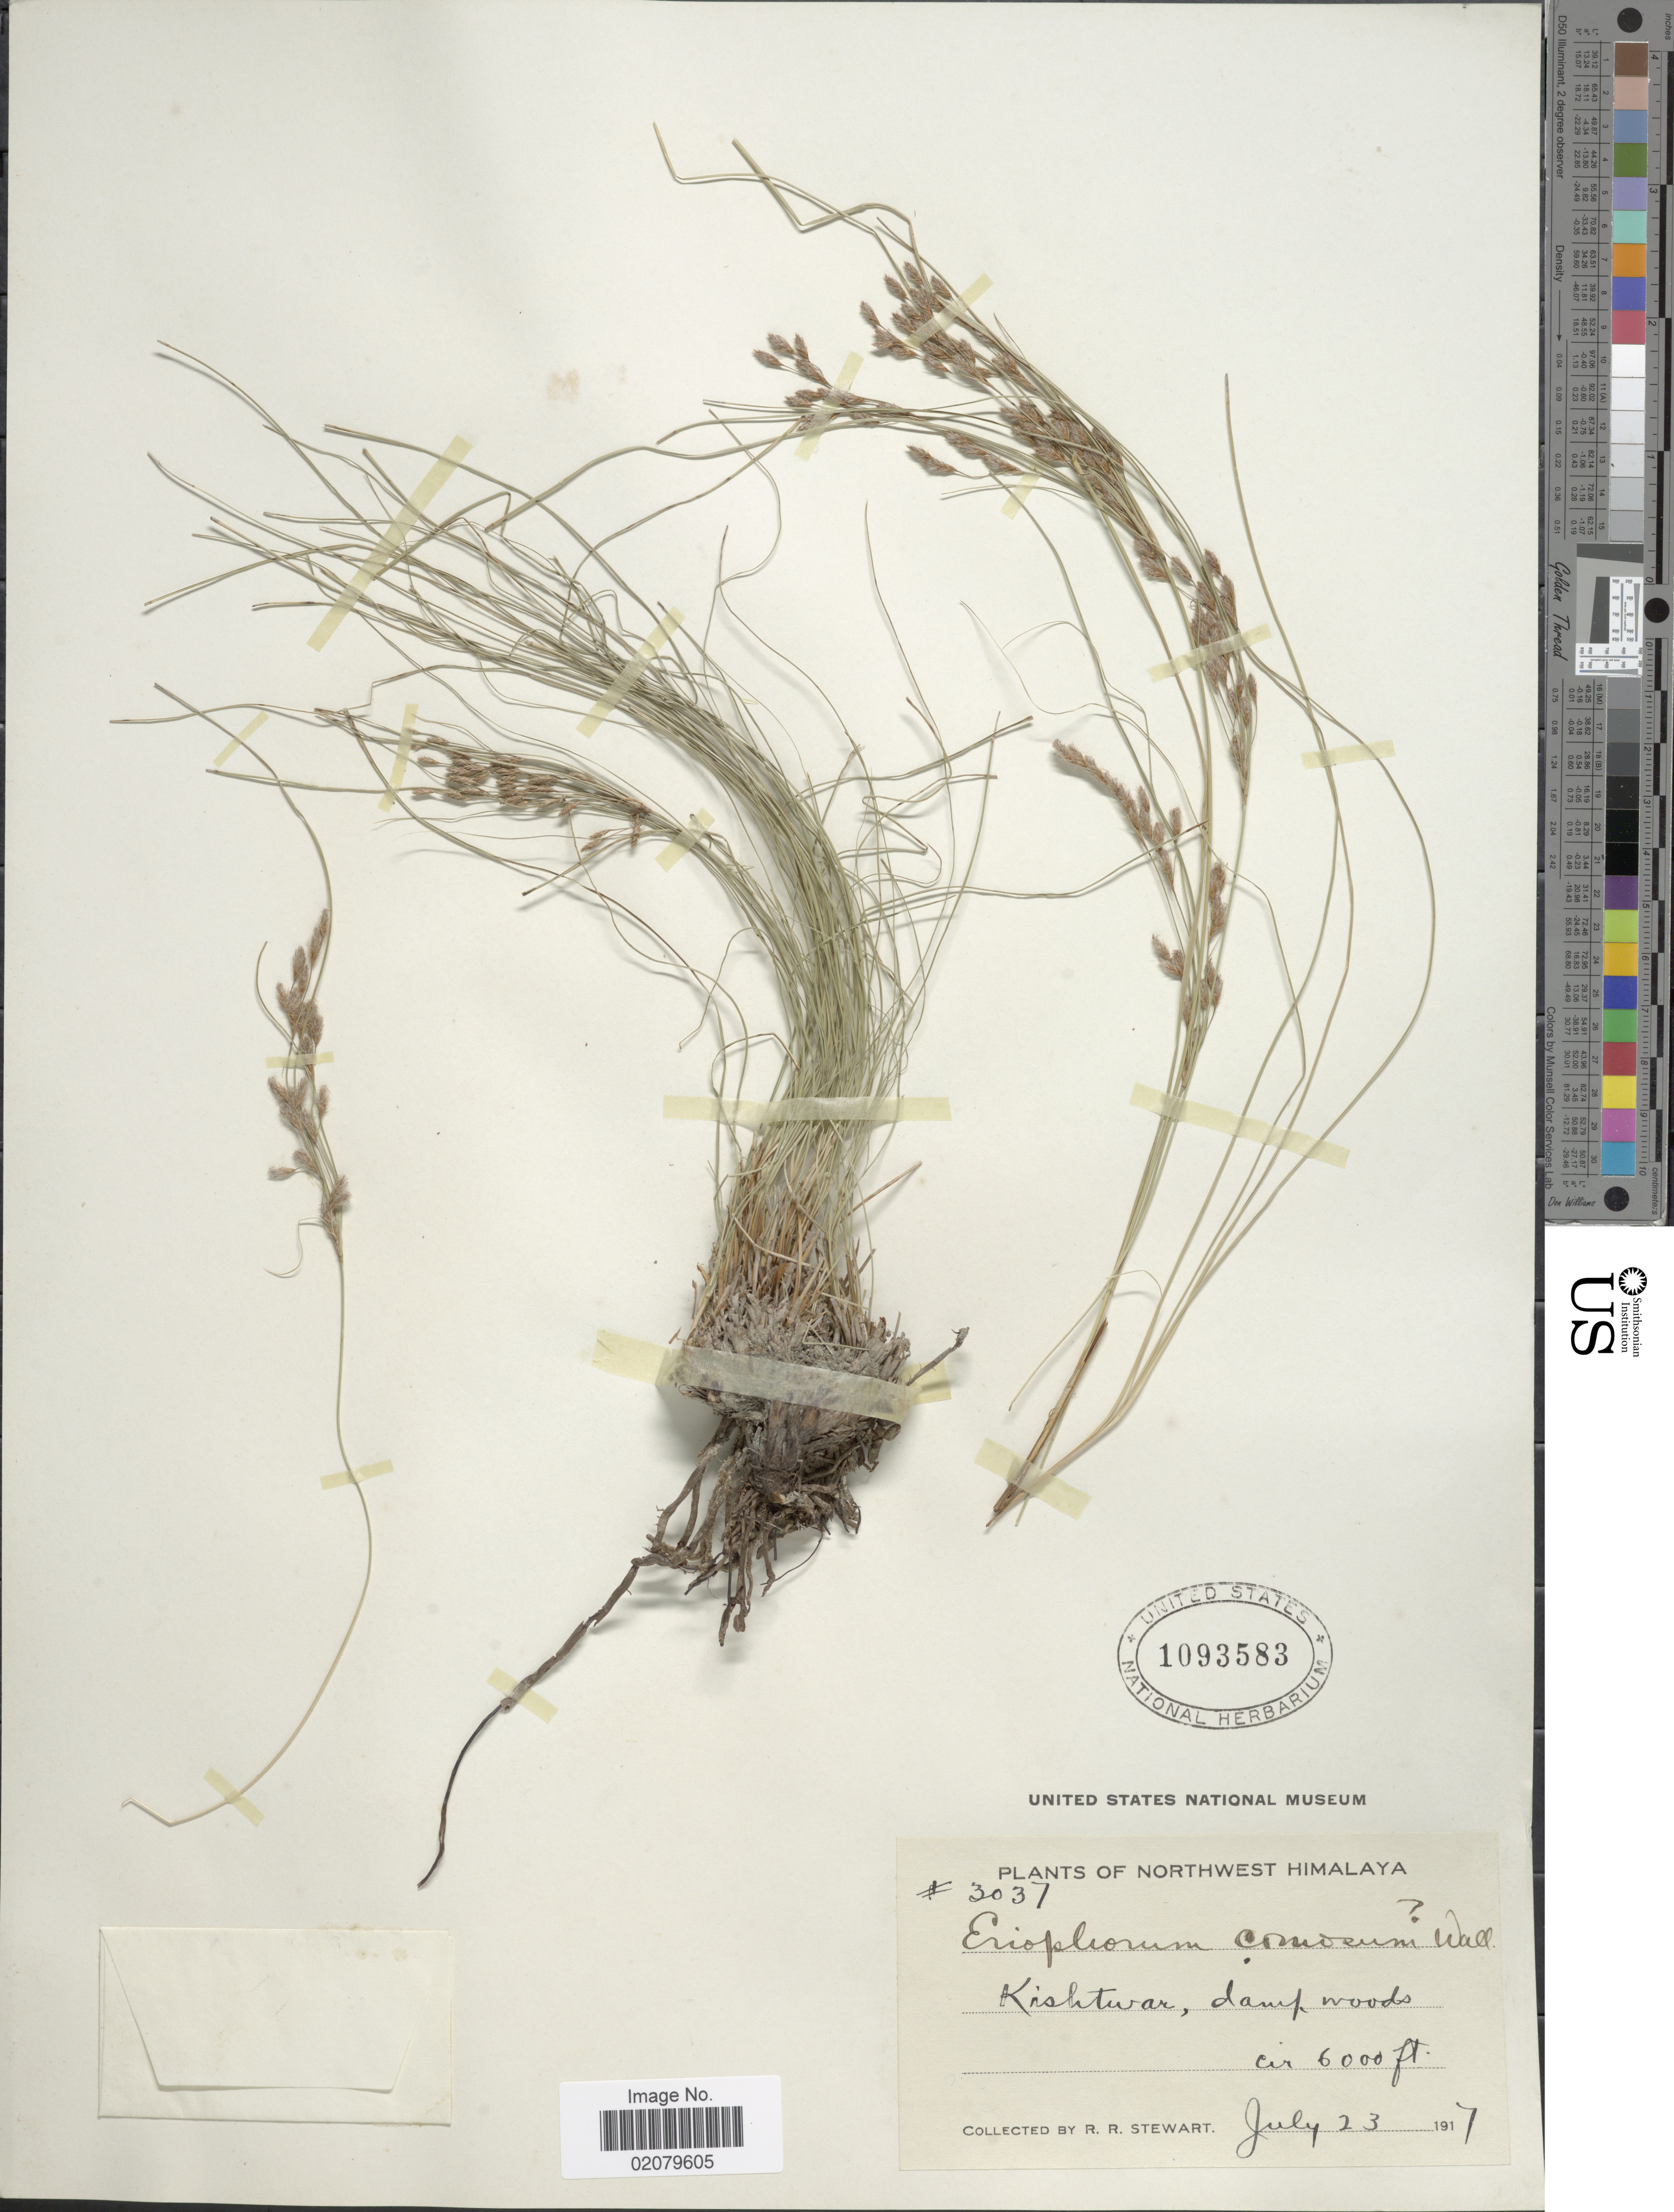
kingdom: Plantae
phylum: Tracheophyta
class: Liliopsida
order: Poales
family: Cyperaceae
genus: Erioscirpus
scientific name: Erioscirpus comosus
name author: (Wall.) Palla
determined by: Strong, Mark T., (BOT), Smithsonian Institution - National Museum of Natural History (UNITED STATES)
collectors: R. R. Stewart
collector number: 3037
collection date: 1917-07-23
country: India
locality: Northwest Himalaya, Kishtwar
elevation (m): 1829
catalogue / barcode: US 1093583